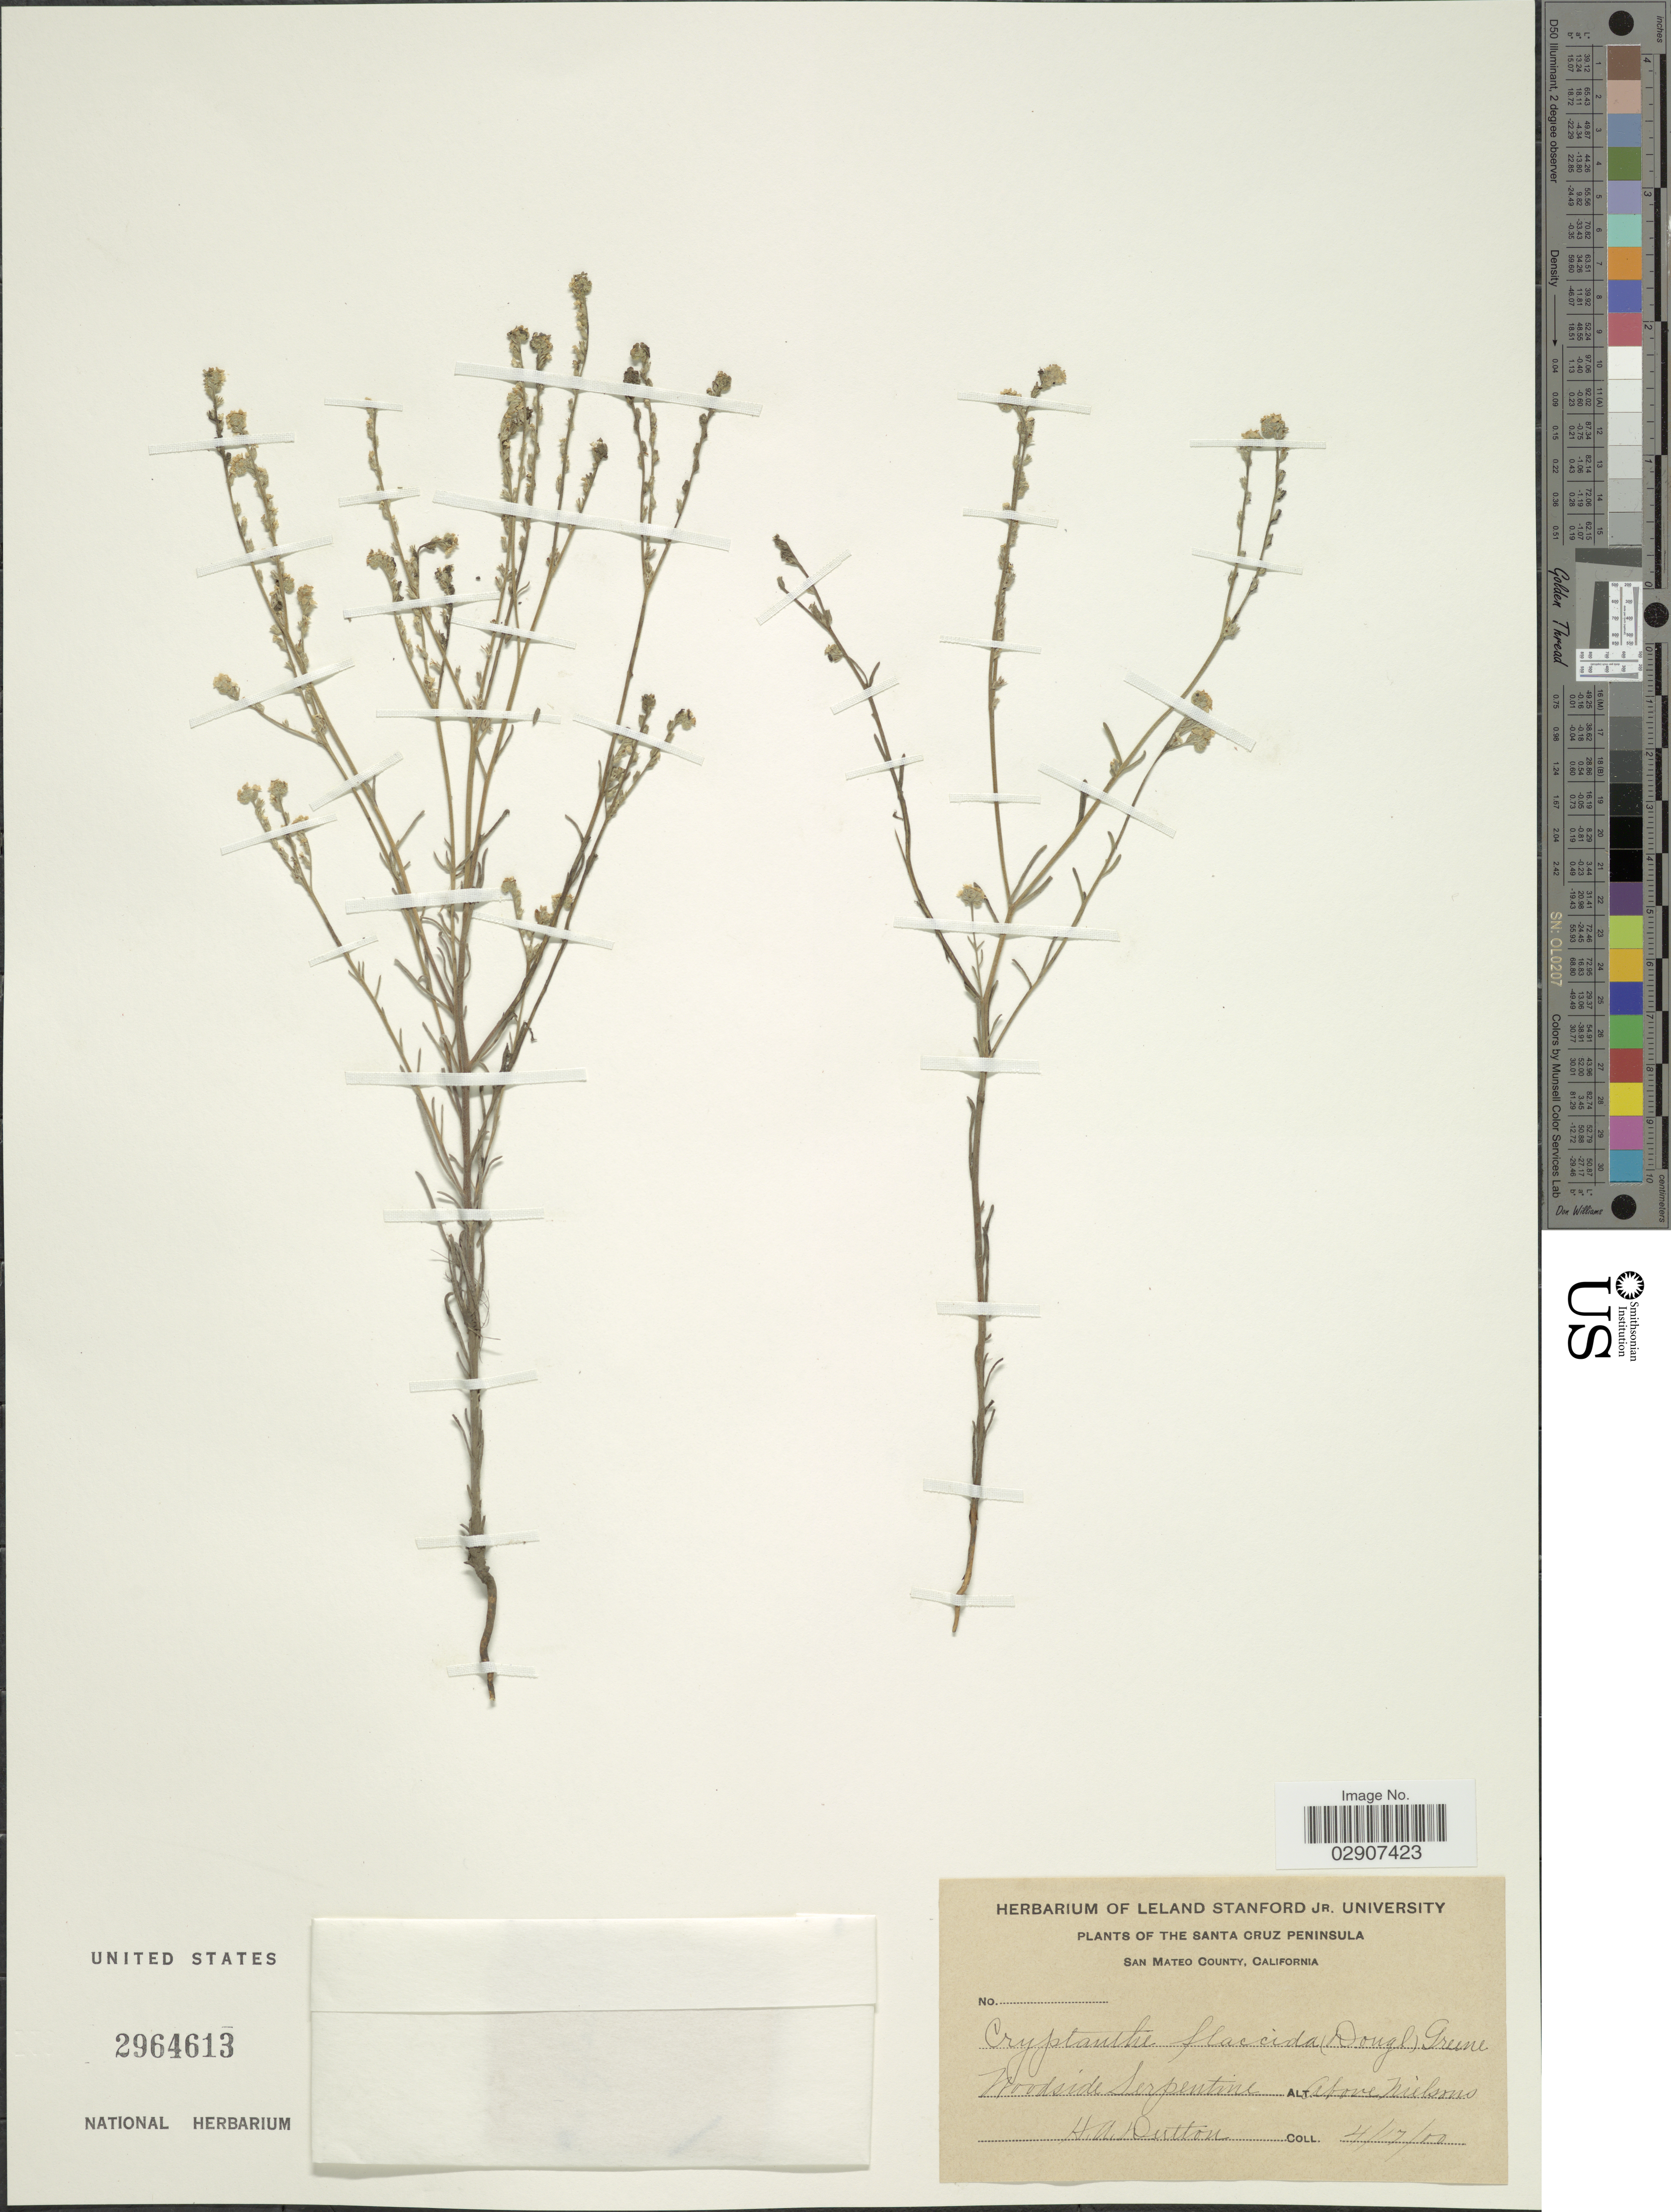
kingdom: Plantae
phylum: Tracheophyta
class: Magnoliopsida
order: Boraginales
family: Boraginaceae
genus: Cryptantha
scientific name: Cryptantha flaccida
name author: (Douglas ex Lehm.) Greene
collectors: H. Dutton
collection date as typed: Transcribed d/m/y: 17/4/0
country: United States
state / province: California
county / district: San Mateo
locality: The Santa Cruz Peninsula, San Mateo County, California, Roadside serpentine, above Nielsmo.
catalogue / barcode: US 2964613